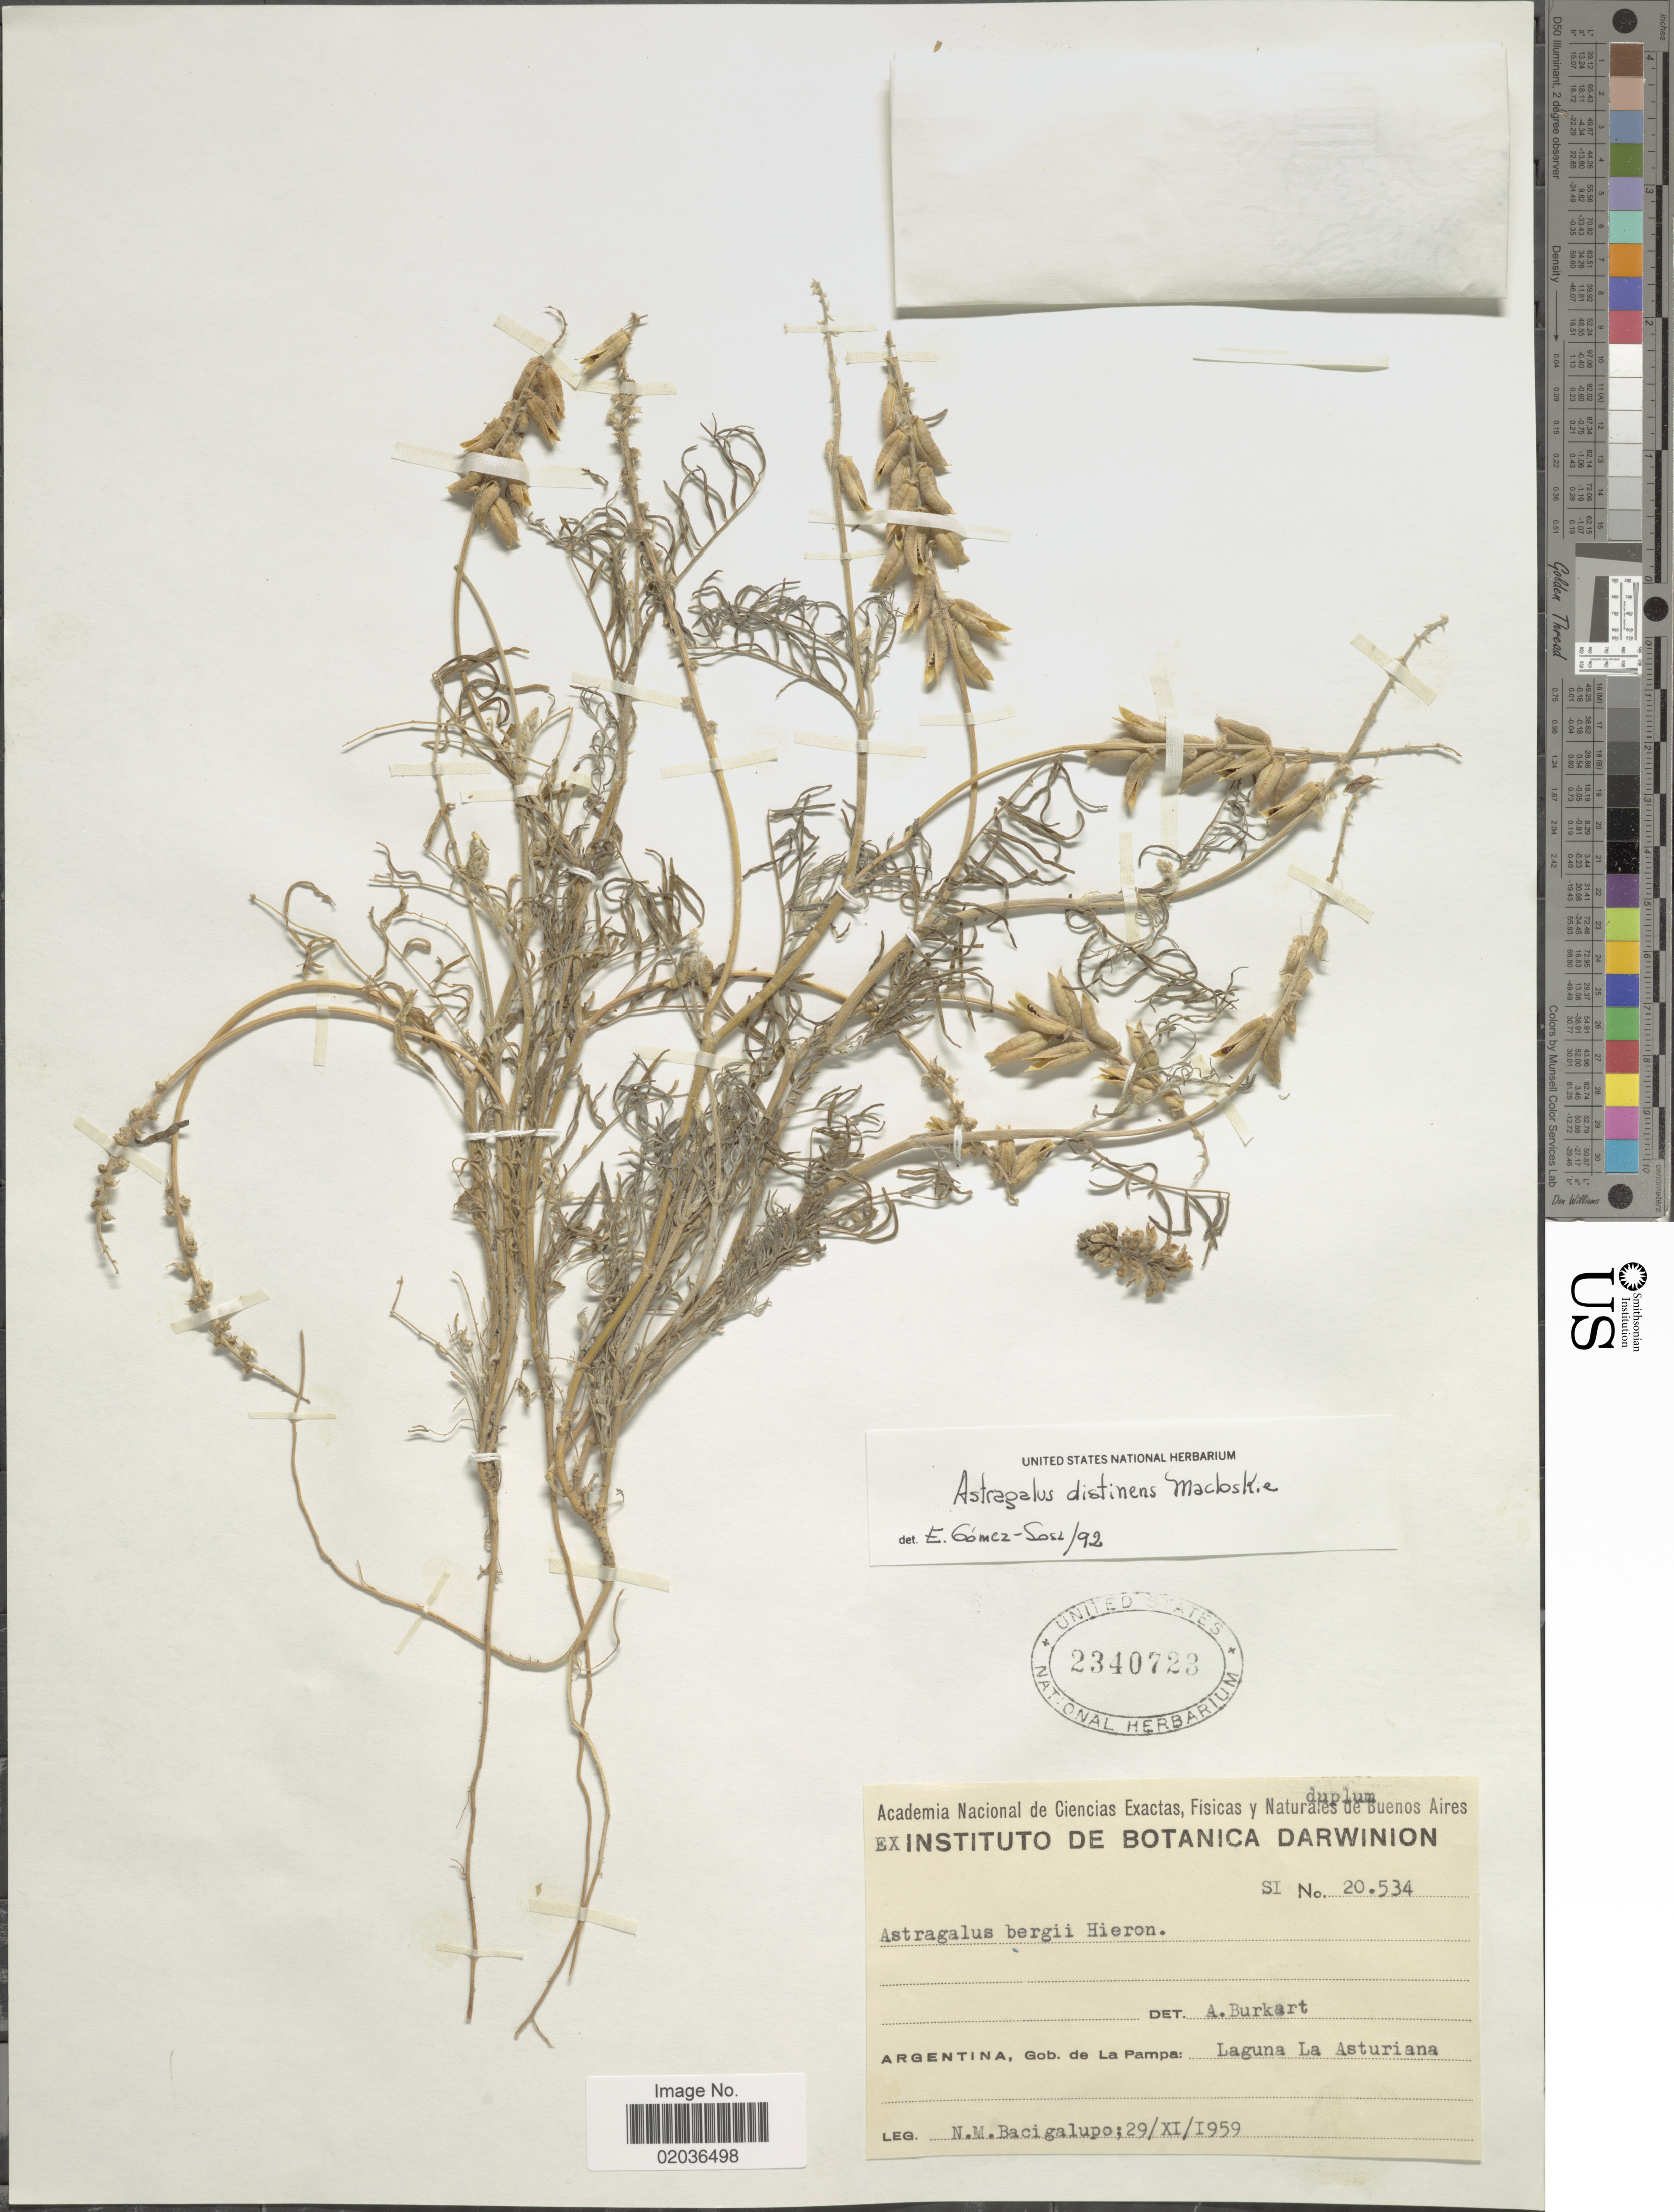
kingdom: Plantae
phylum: Tracheophyta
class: Magnoliopsida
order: Fabales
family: Fabaceae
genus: Astragalus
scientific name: Astragalus distinens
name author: Macloskie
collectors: N. M. Bacigalupo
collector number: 20534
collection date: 1959-11-29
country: Argentina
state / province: La Pampa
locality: Argentina, Gob. de La Pampa: Laguna La Asturiana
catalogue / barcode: US 2340723